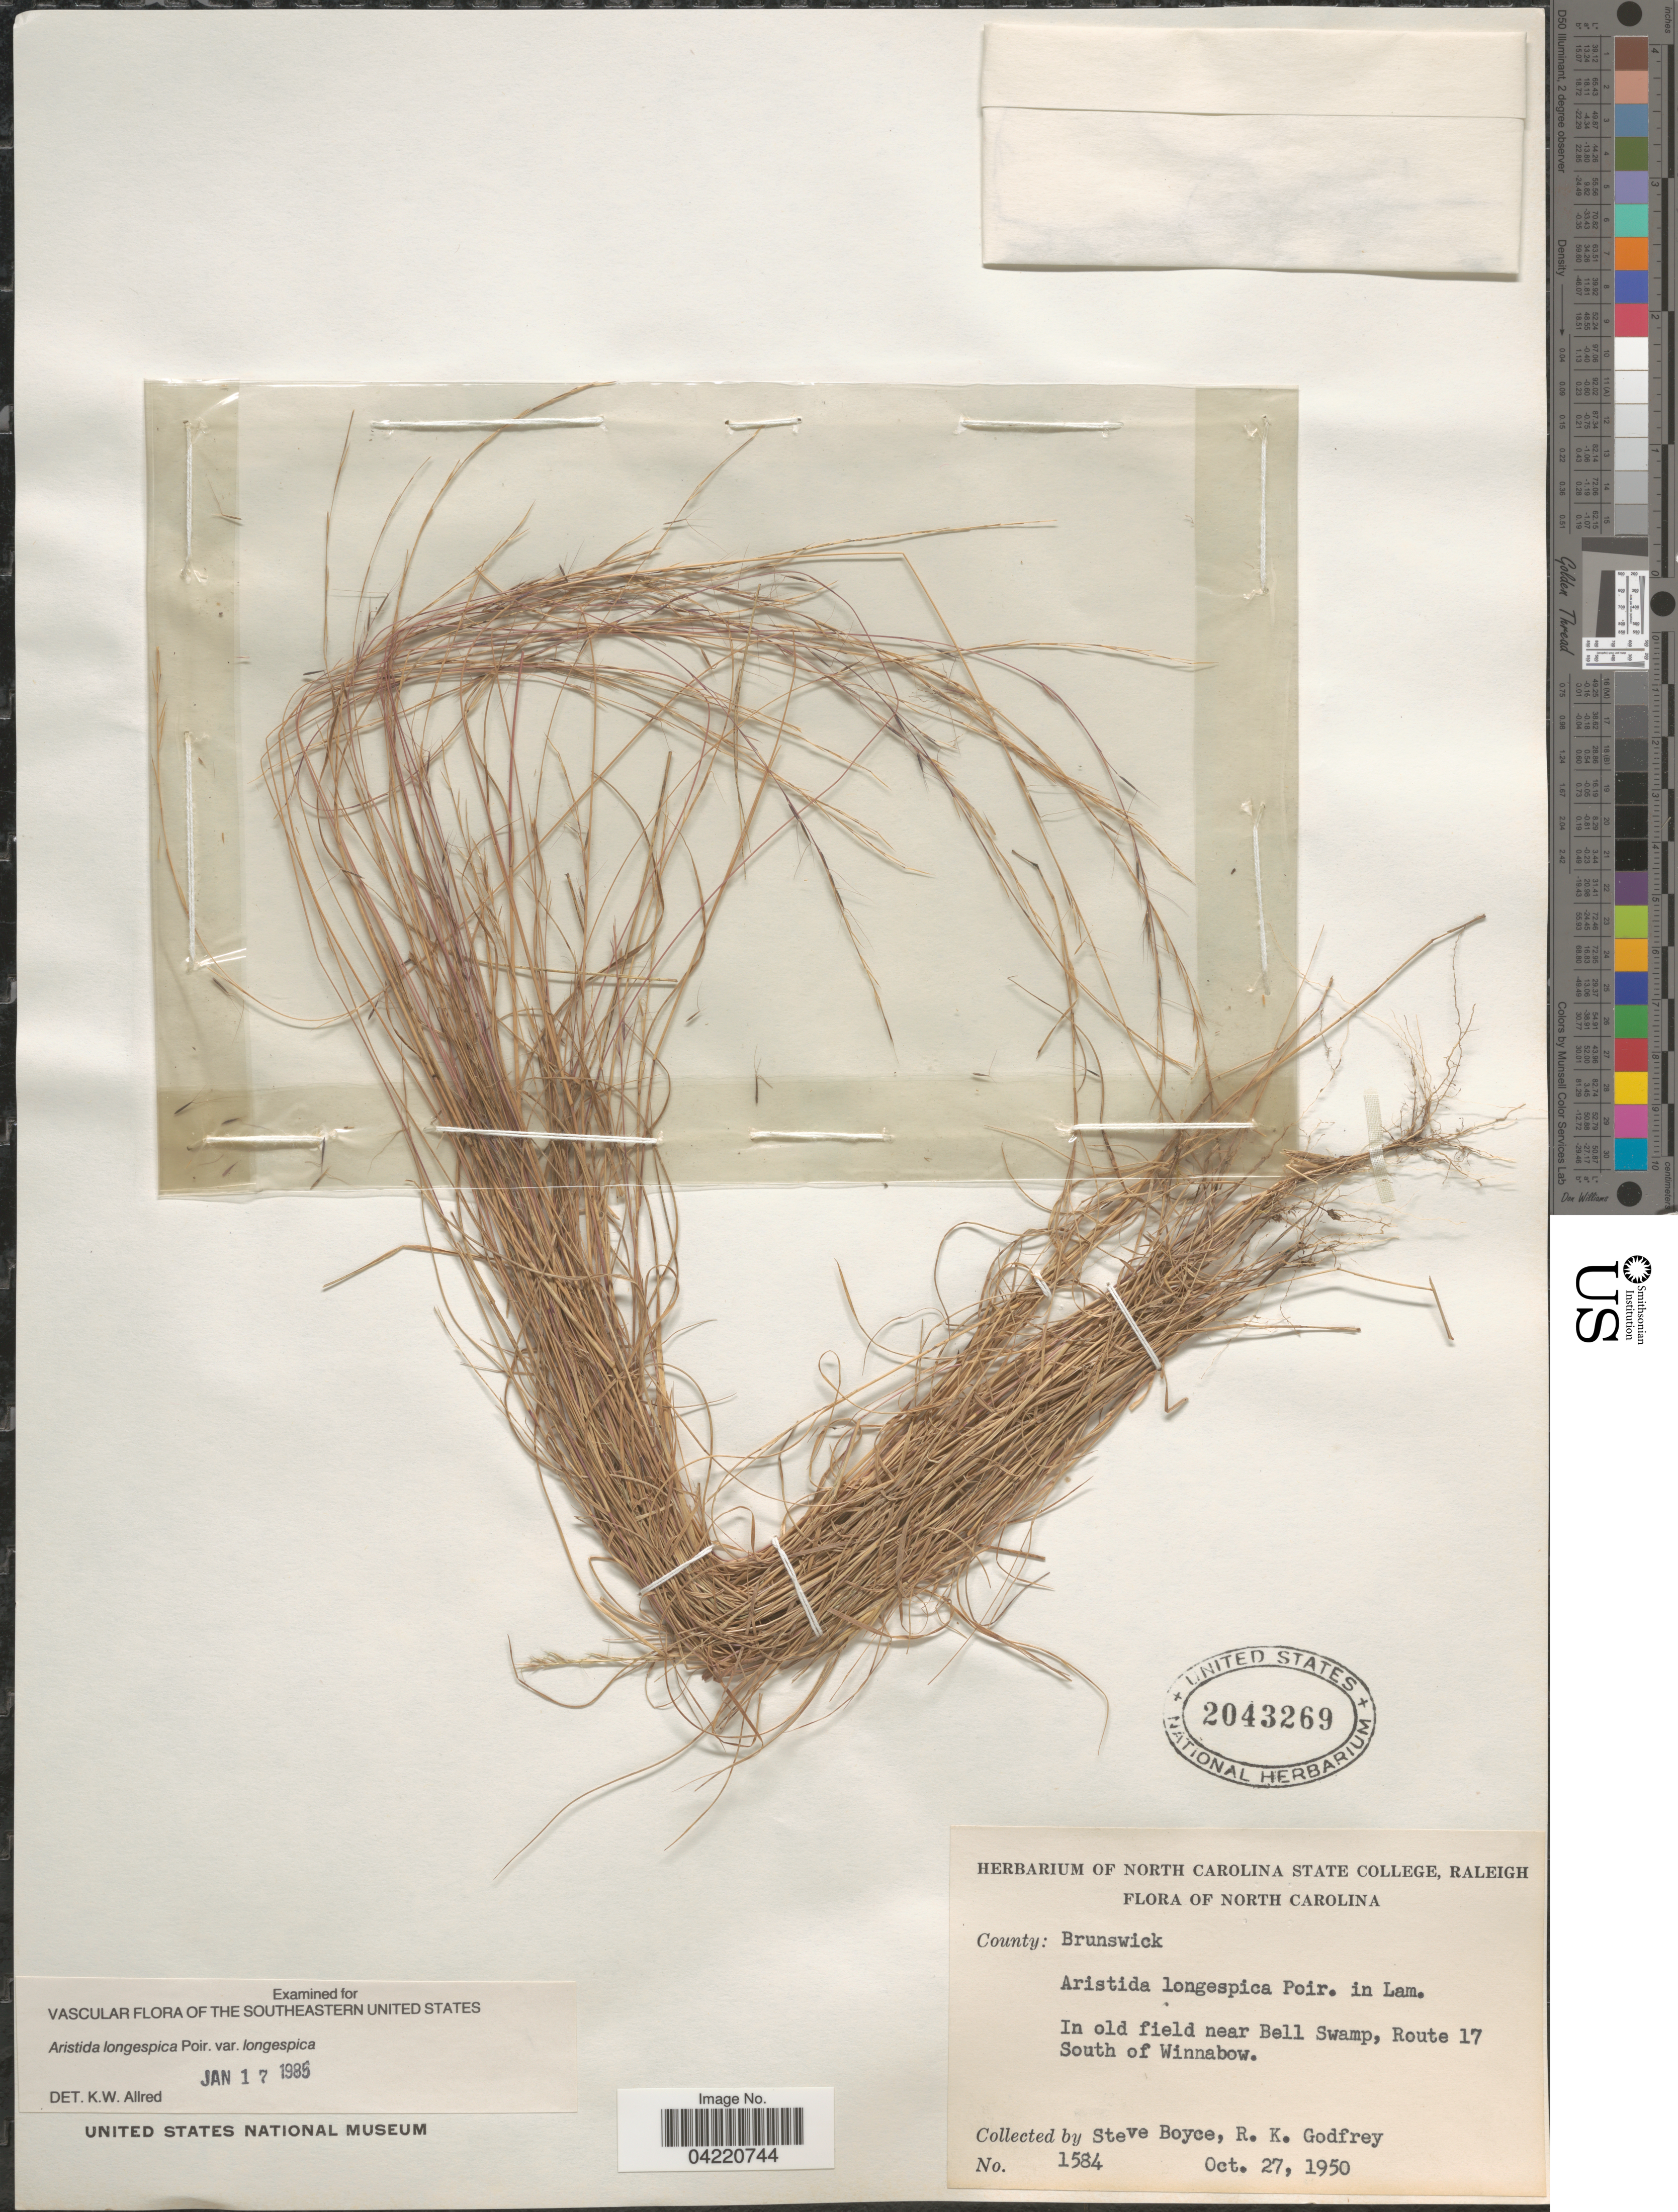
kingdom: Plantae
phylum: Tracheophyta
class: Liliopsida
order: Poales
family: Poaceae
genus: Aristida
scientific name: Aristida longespica var. longespica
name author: Poir.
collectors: S. Boyce & R. K. Godfrey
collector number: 1584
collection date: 1950-10-27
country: United States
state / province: North Carolina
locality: County: Brunswick. In old field near Bell Swamp, Route 17 south of Winnabow.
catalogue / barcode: US 2043269